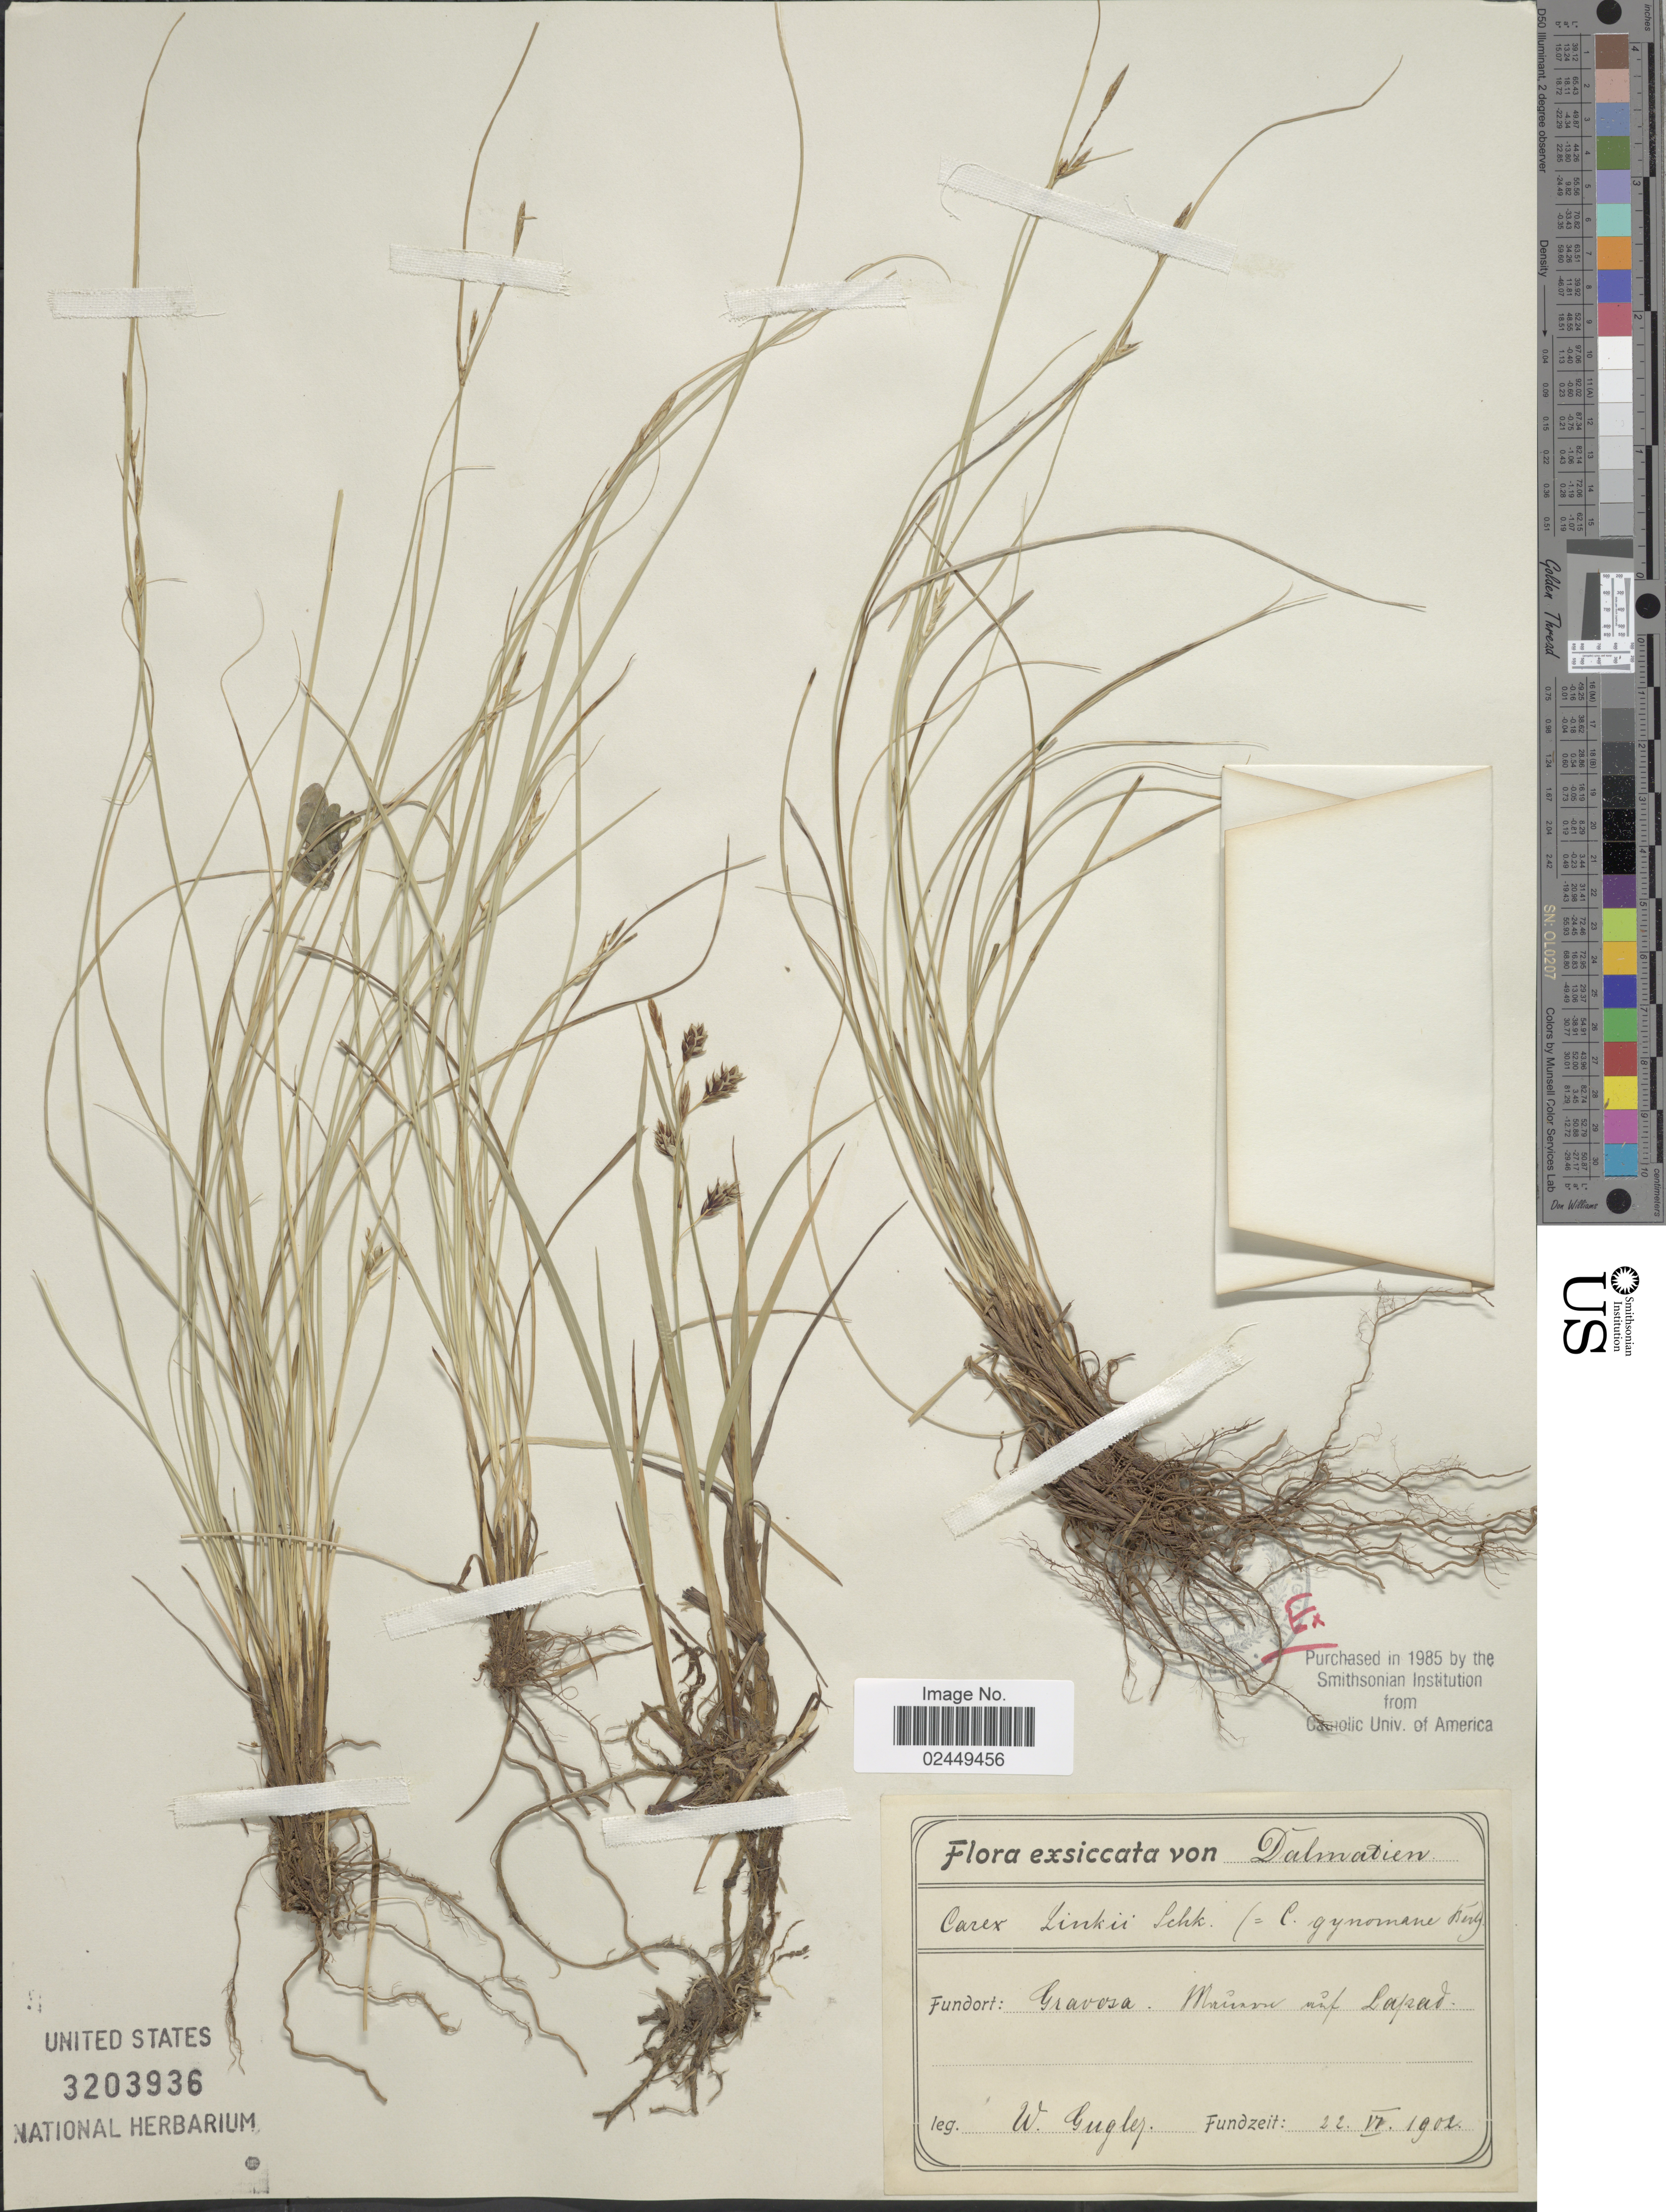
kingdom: Plantae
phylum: Tracheophyta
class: Liliopsida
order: Poales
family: Cyperaceae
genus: Carex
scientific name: Carex distachya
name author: Desf.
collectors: W. Gugler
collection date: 1902-06-22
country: Croatia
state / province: Split-Dalmatia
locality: Dalmatien. Gravosa. M[illegible text] [illegible text] Lapad.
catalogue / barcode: US 3203936